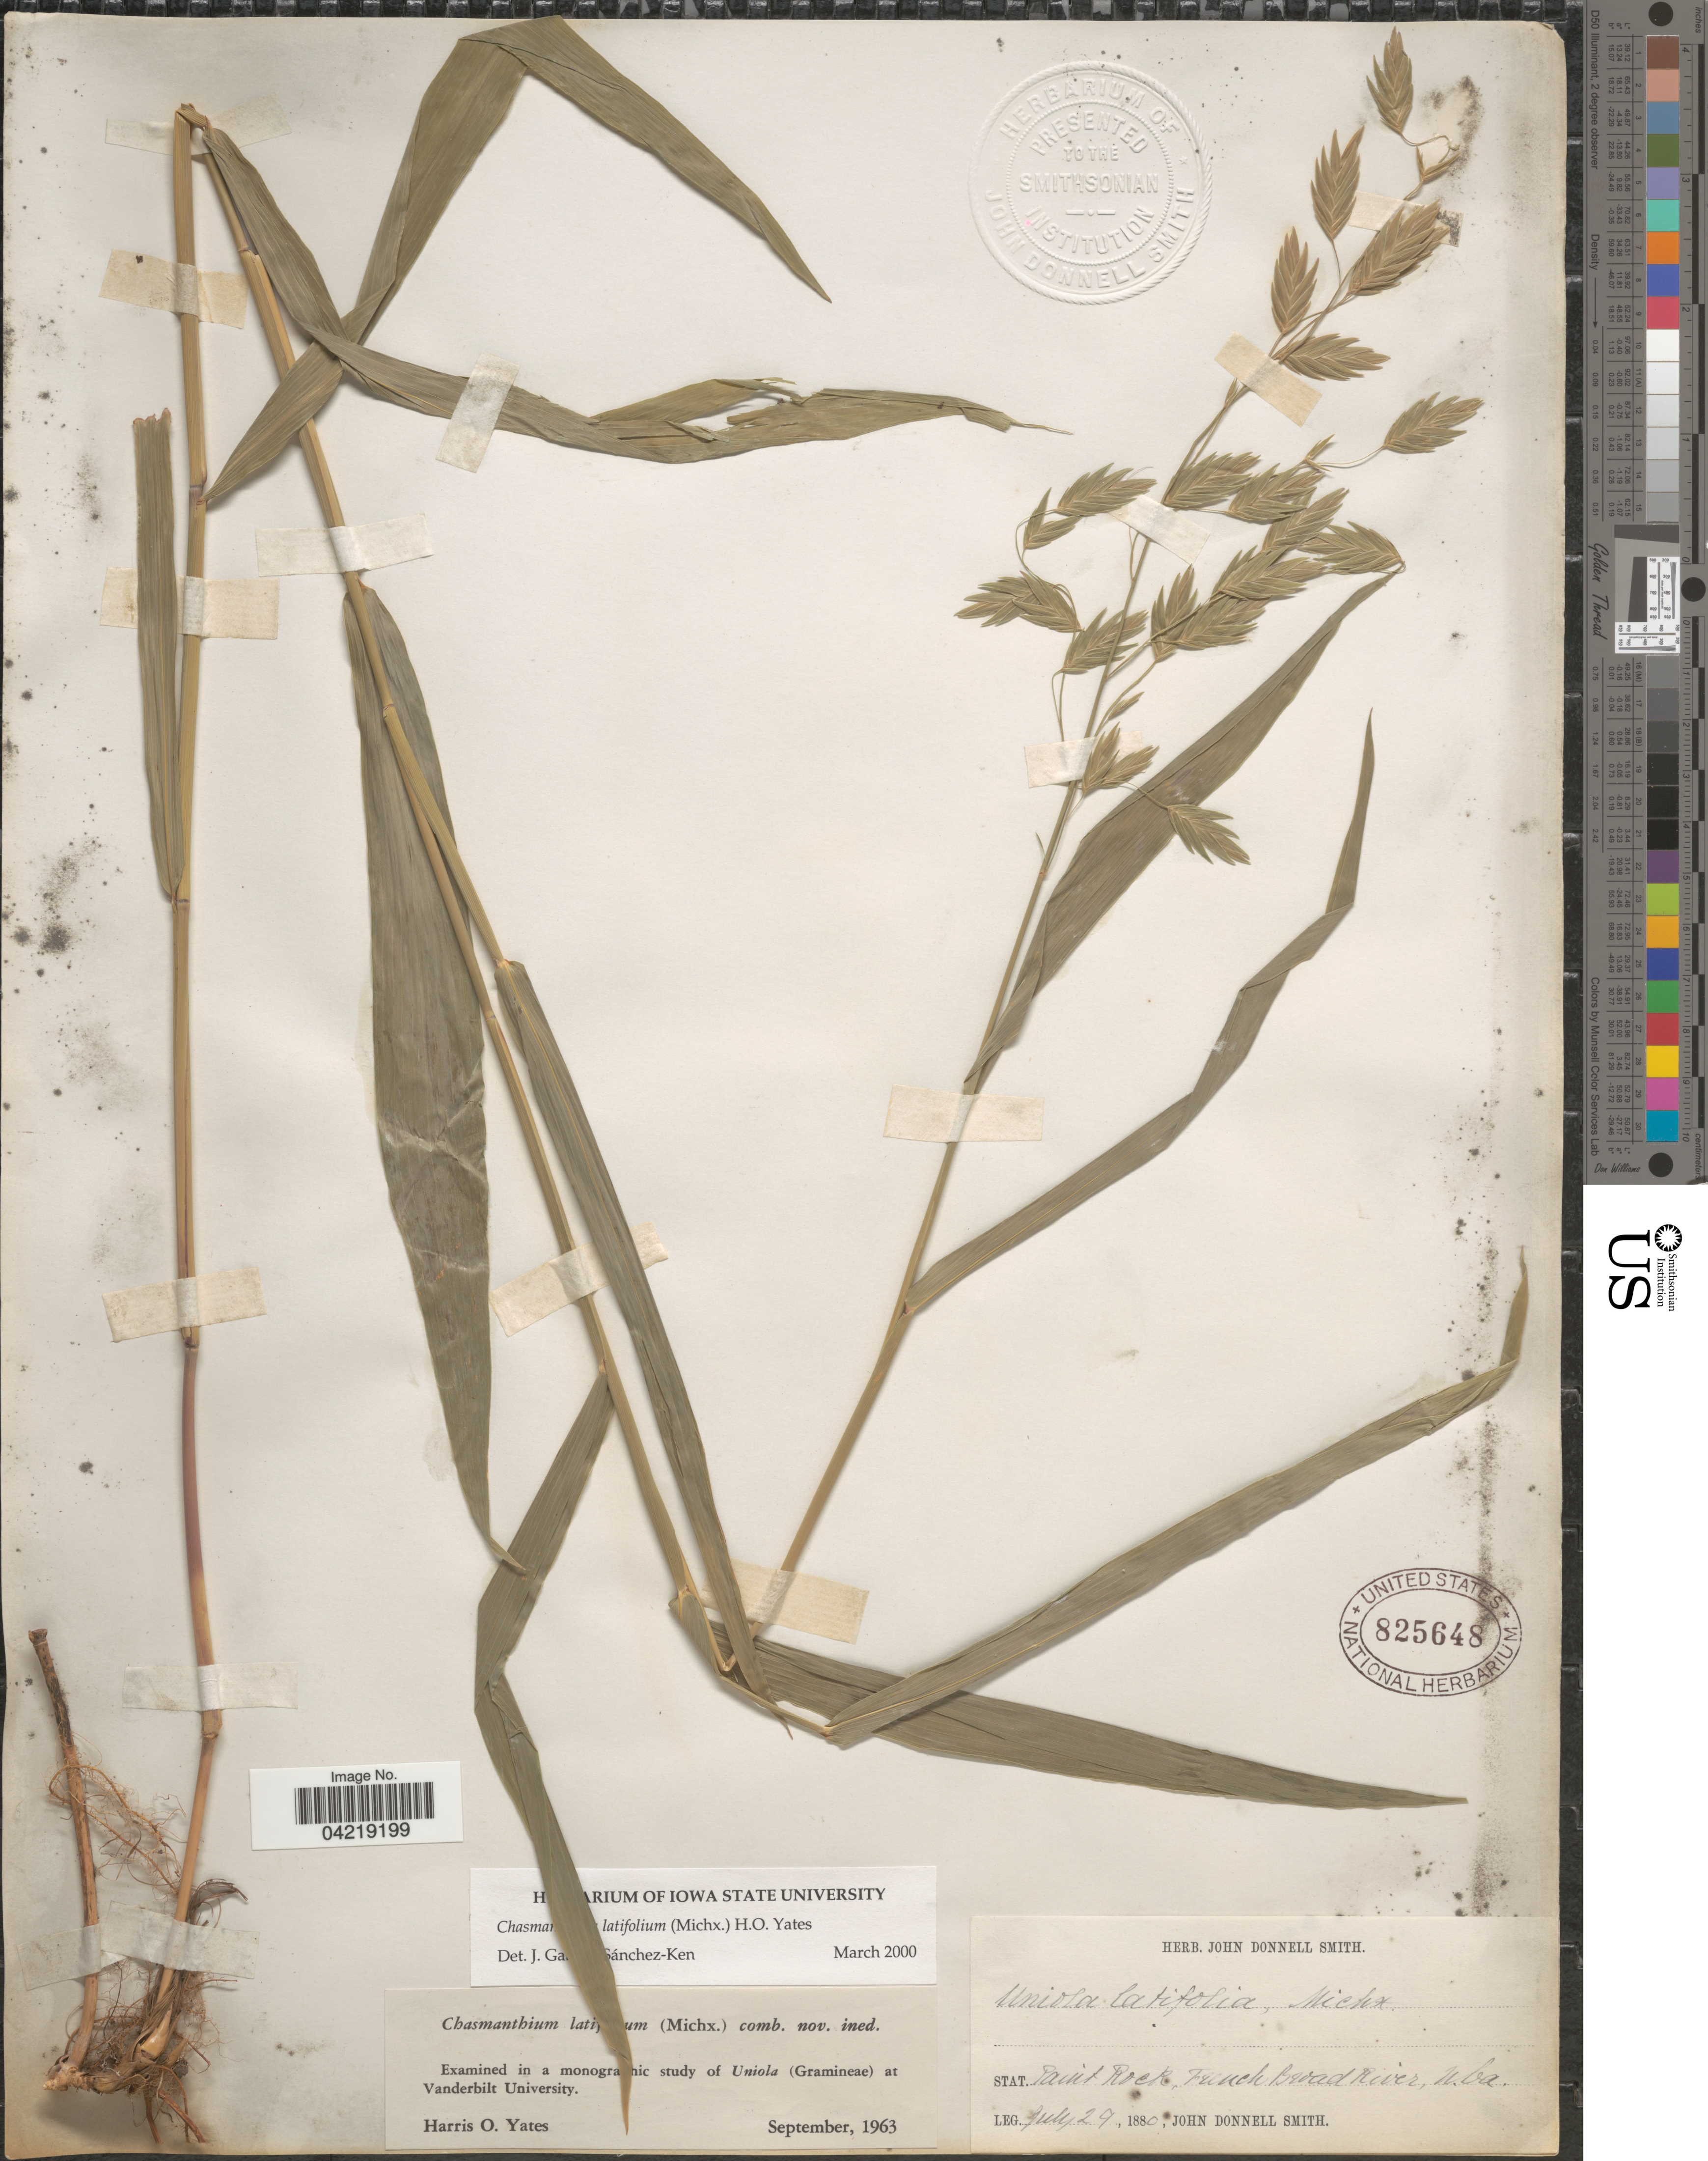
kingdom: Plantae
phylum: Tracheophyta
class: Liliopsida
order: Poales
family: Poaceae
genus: Chasmanthium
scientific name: Chasmanthium latifolium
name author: (Michx.) H.O. Yates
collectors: J. Donnell Smith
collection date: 1880-07-29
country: United States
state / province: North Carolina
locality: Stat. Paint Rock, French Broad River.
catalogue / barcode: US 825648